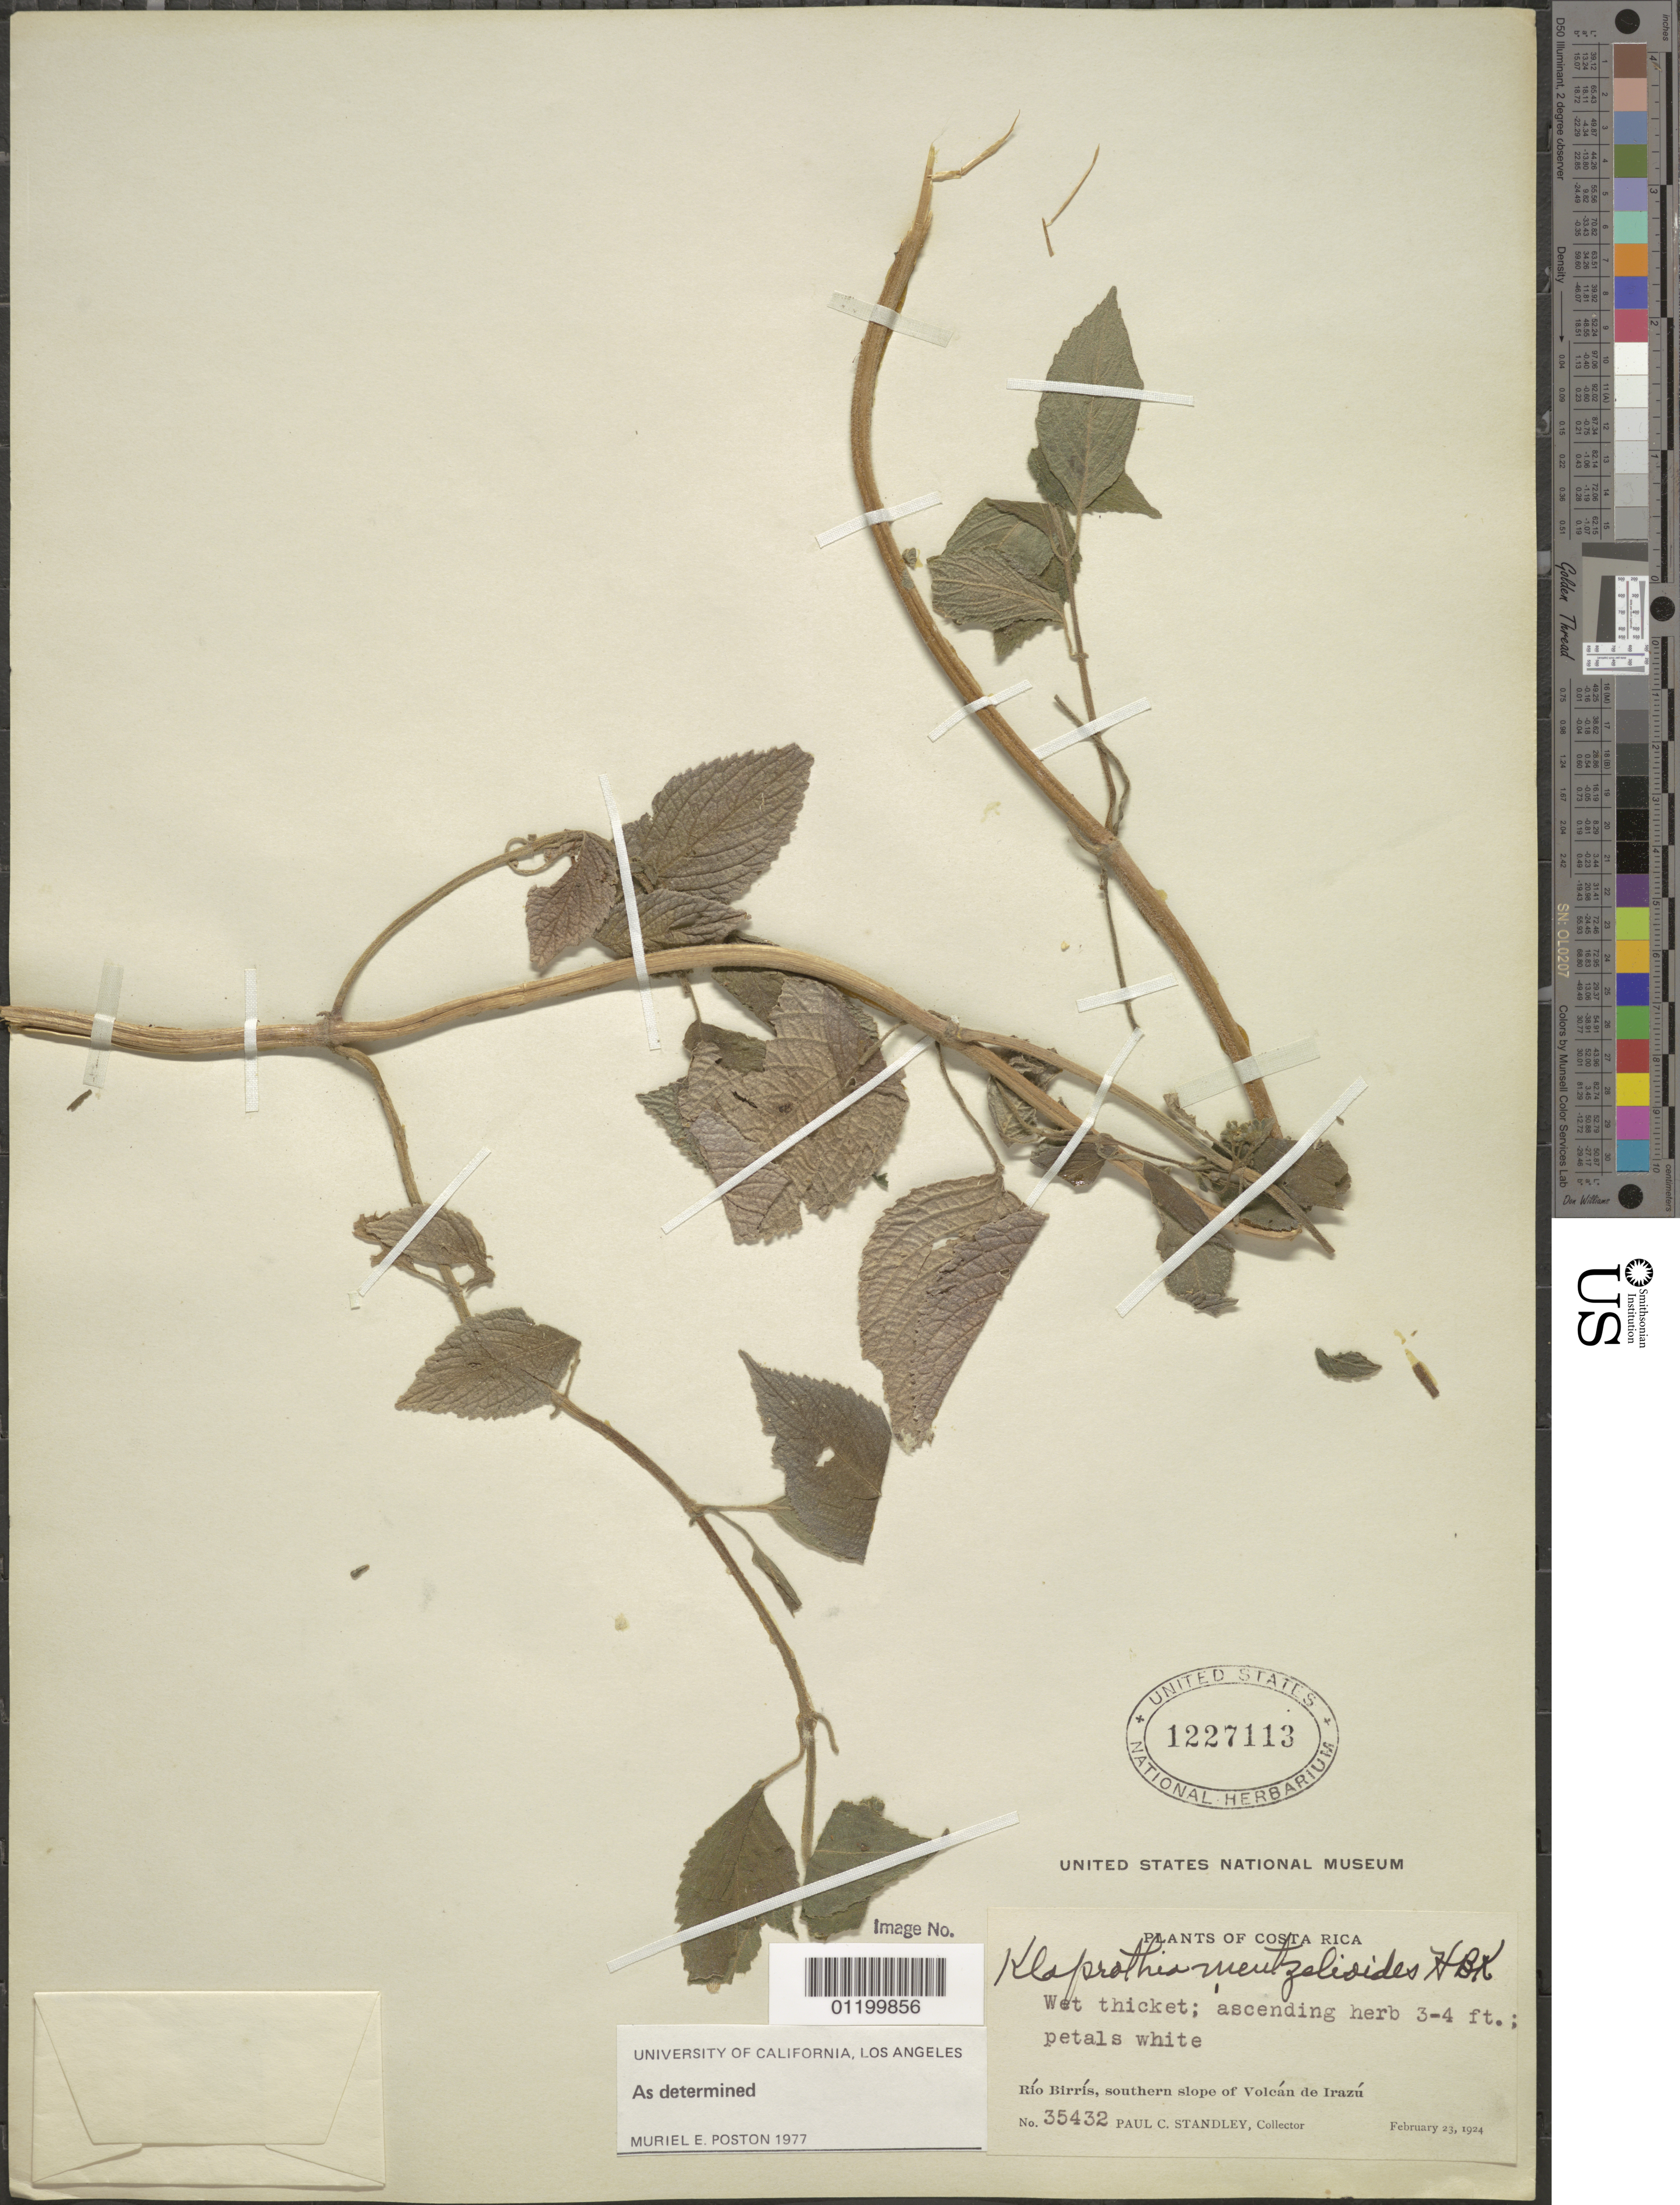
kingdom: Plantae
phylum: Tracheophyta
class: Magnoliopsida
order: Cornales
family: Loasaceae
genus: Klaprothia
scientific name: Klaprothia mentzelioides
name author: Kunth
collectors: P. C. Standley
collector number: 35432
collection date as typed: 23 Feb 1924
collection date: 1924-02-23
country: Costa Rica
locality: Rio Birris, southern slope of Volcan de Irazu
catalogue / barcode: US 1227113